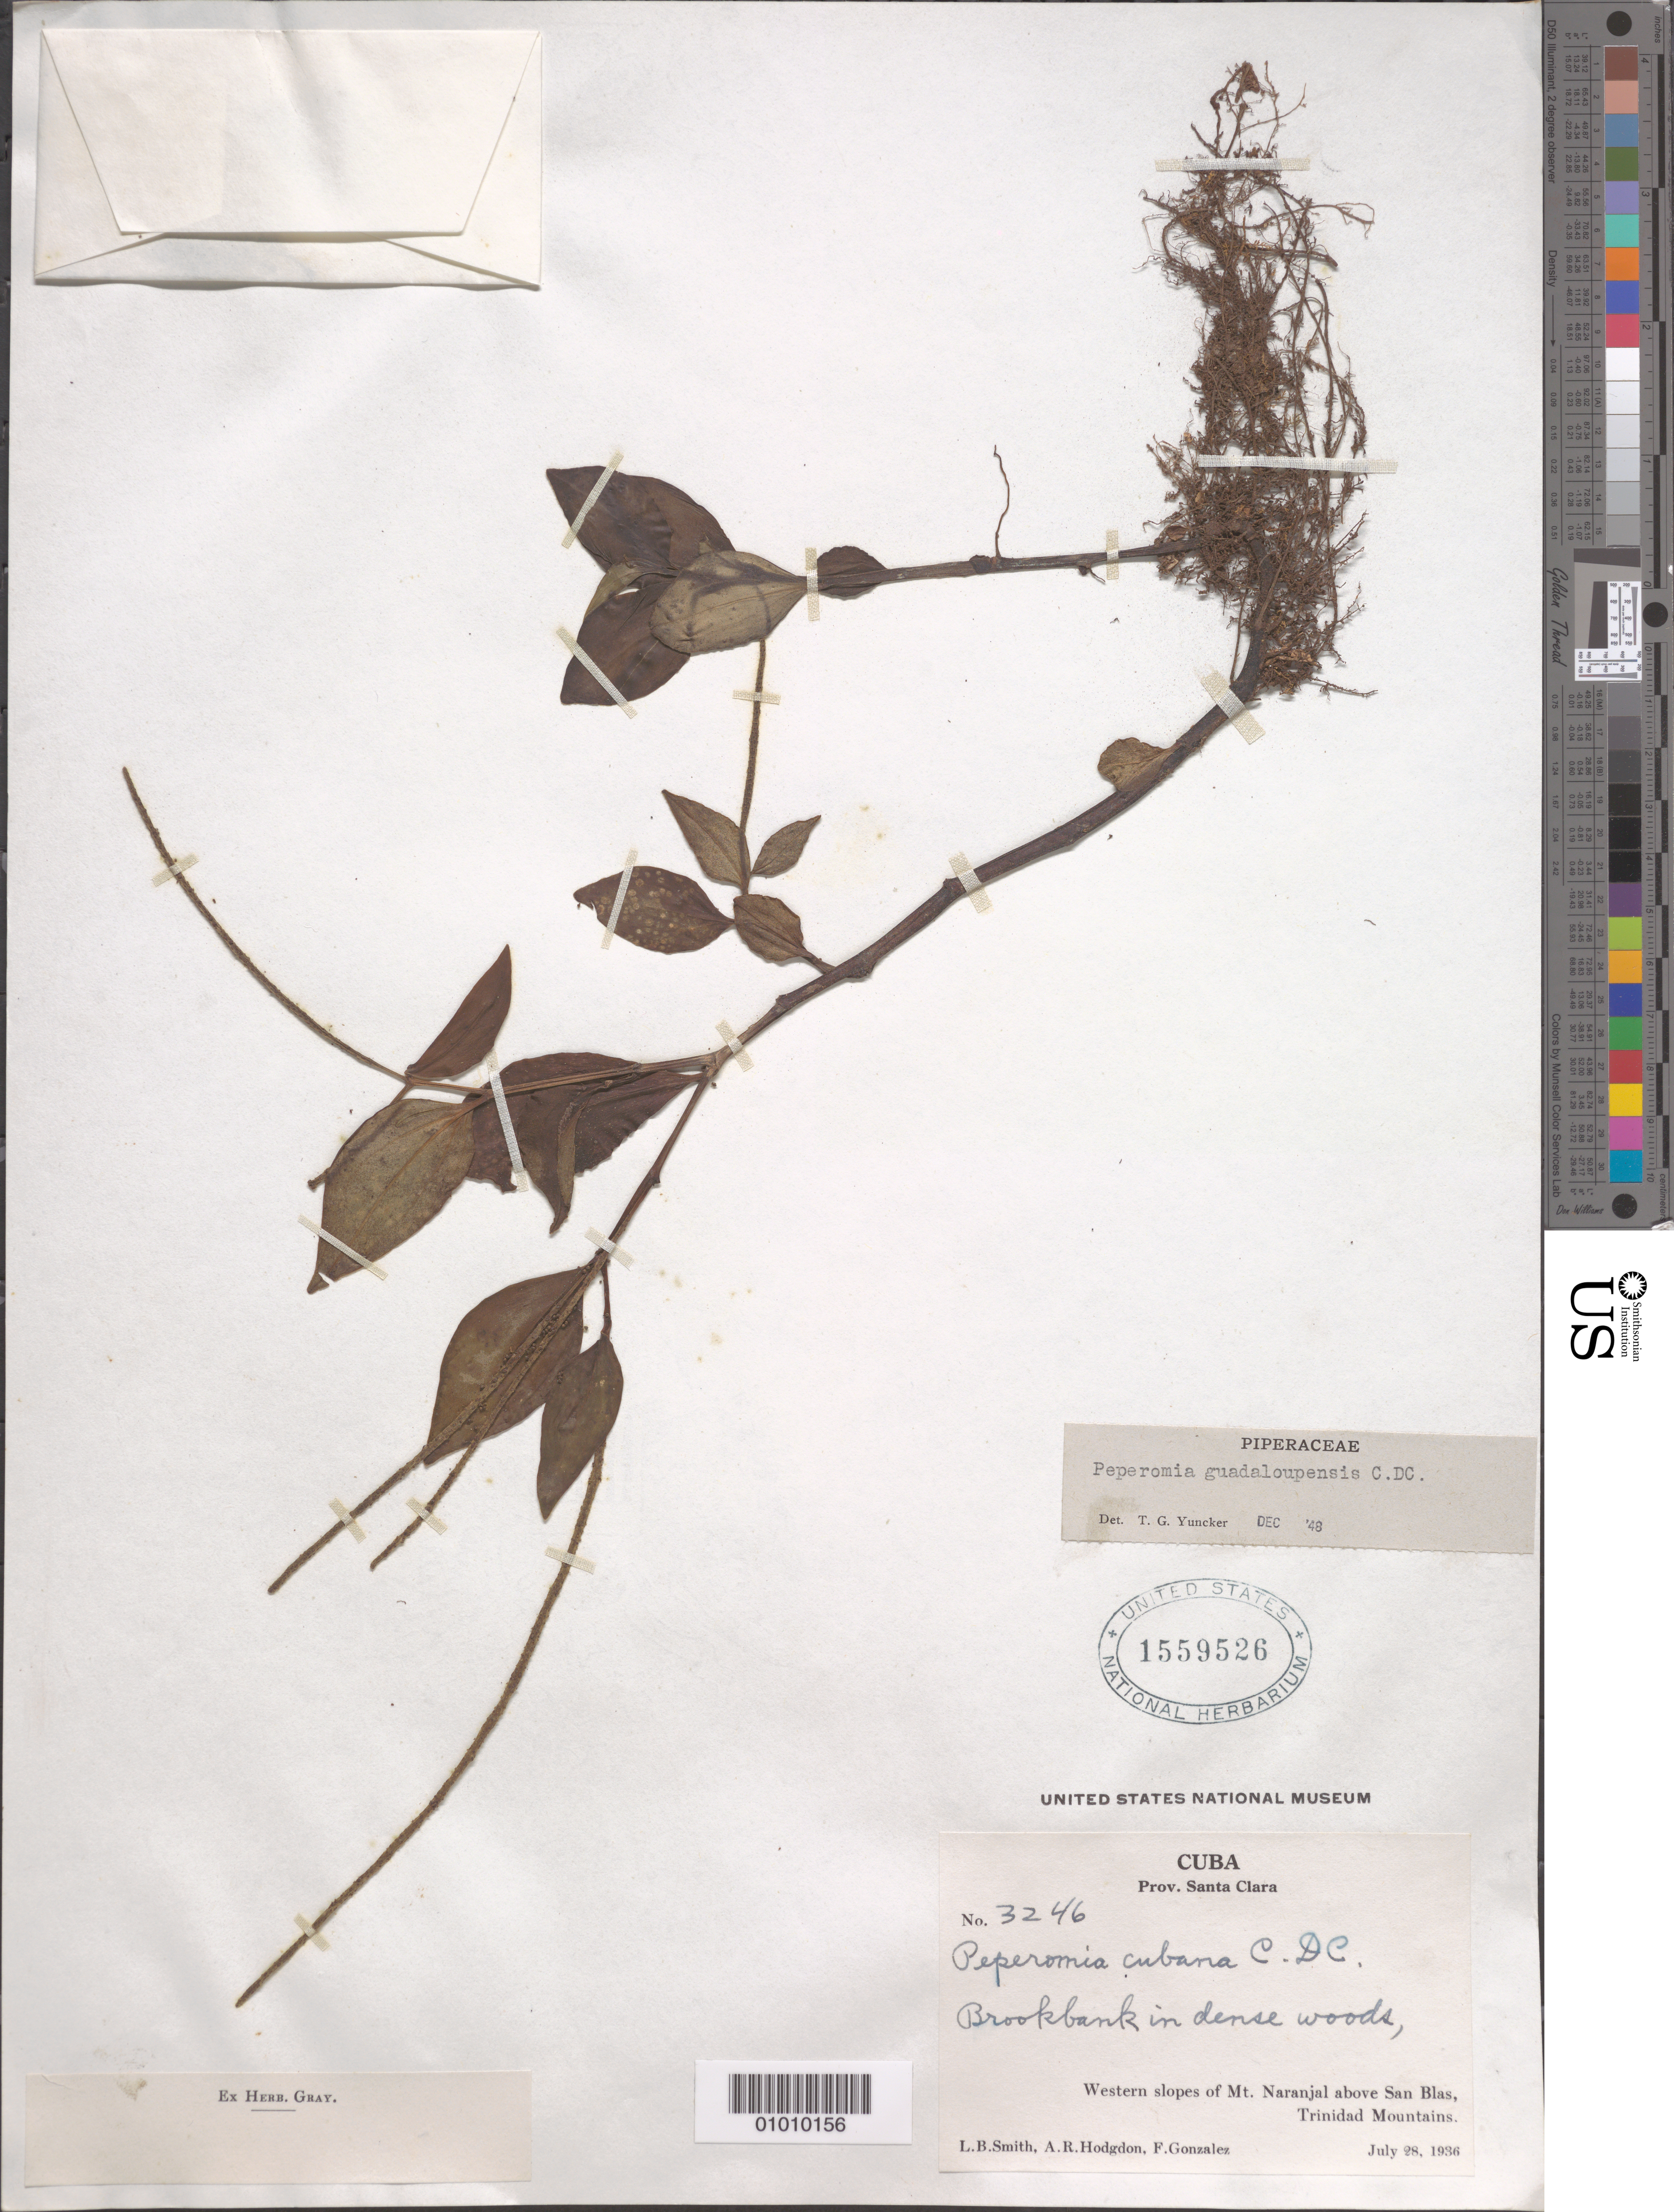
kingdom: Plantae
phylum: Tracheophyta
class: Magnoliopsida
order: Piperales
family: Piperaceae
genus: Peperomia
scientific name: Peperomia guadaloupensis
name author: C. DC.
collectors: F. Gonzalez, A. R. Hodgdon & L. Smith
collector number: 3246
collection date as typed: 28 Jul 1936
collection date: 1936-07-28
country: Cuba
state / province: Villa Clara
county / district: Santa Clara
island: Cuba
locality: Western slopes of Mt Naranjal above San Blas, Trinidad Mts Brookbank in dense woods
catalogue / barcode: US 1559526